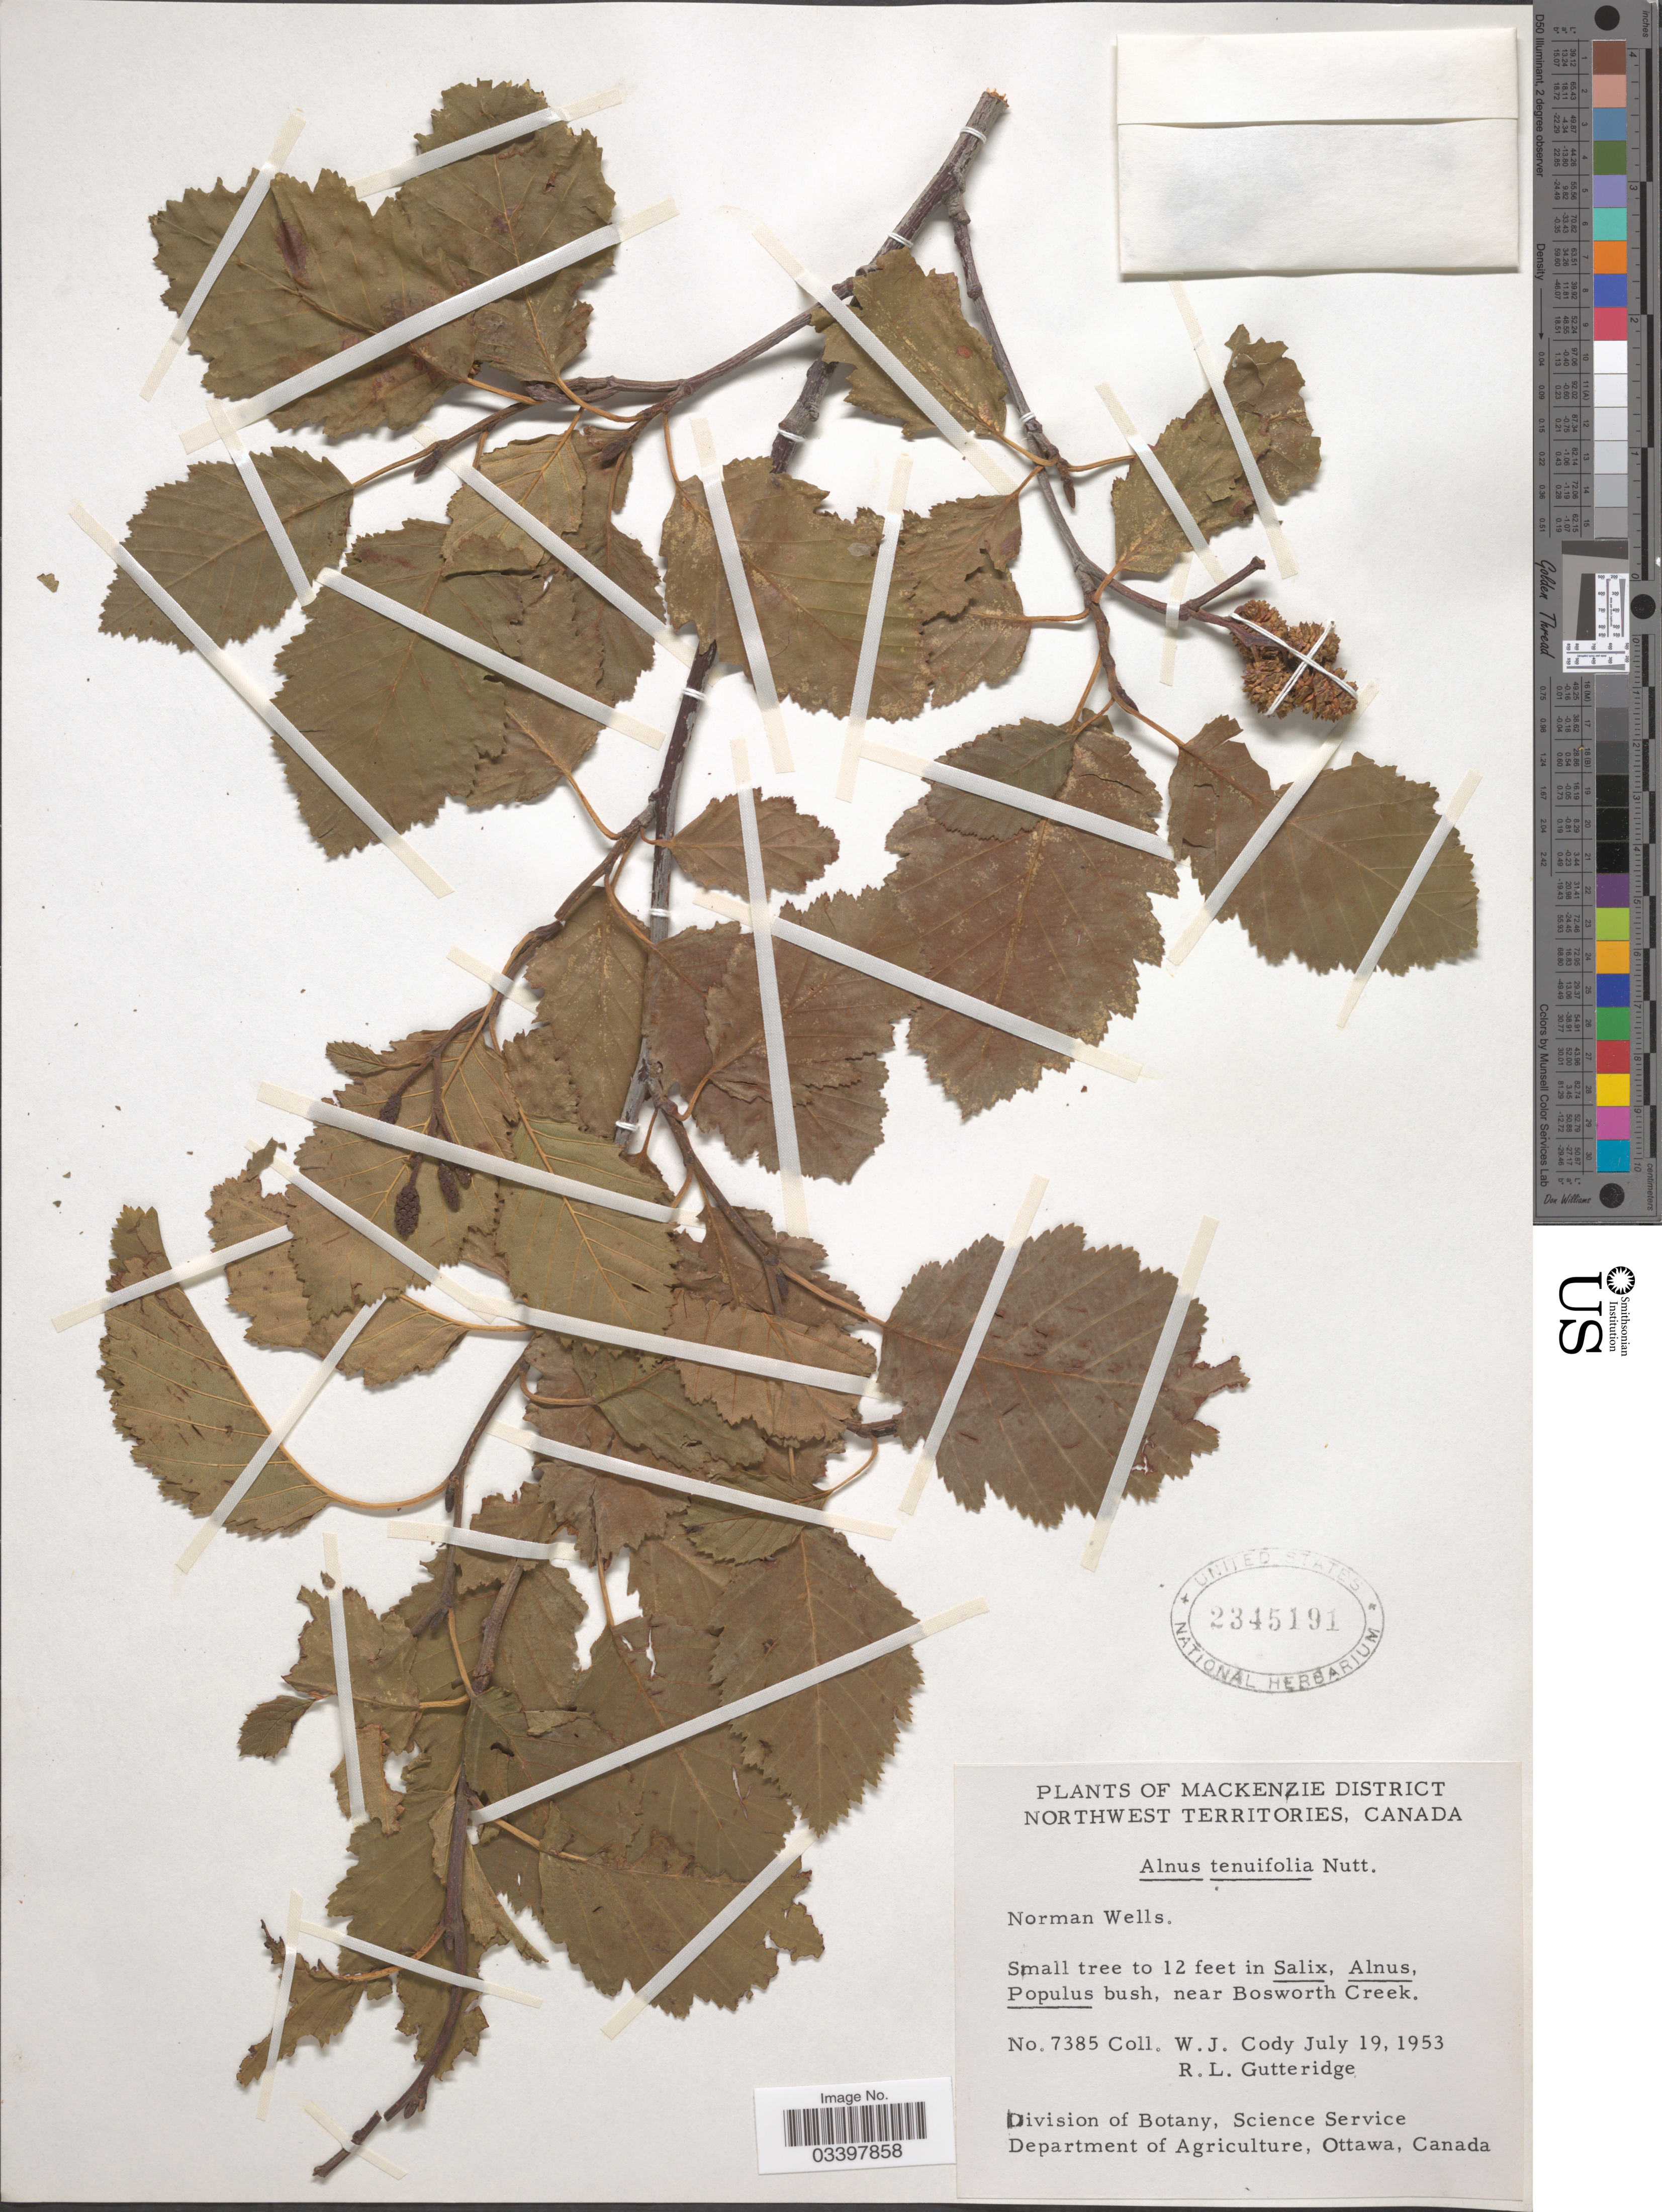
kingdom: Plantae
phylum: Tracheophyta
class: Magnoliopsida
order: Fagales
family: Betulaceae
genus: Alnus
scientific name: Alnus incana subsp. tenuifolia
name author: (Nutt.) Breitung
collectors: W. Cody & R. Gutteridge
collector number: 7385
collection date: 1953-07-19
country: Canada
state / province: Northwest Territories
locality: Mackenzie District, Norman Wells, near Bosworth Creek.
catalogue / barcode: US 2345191